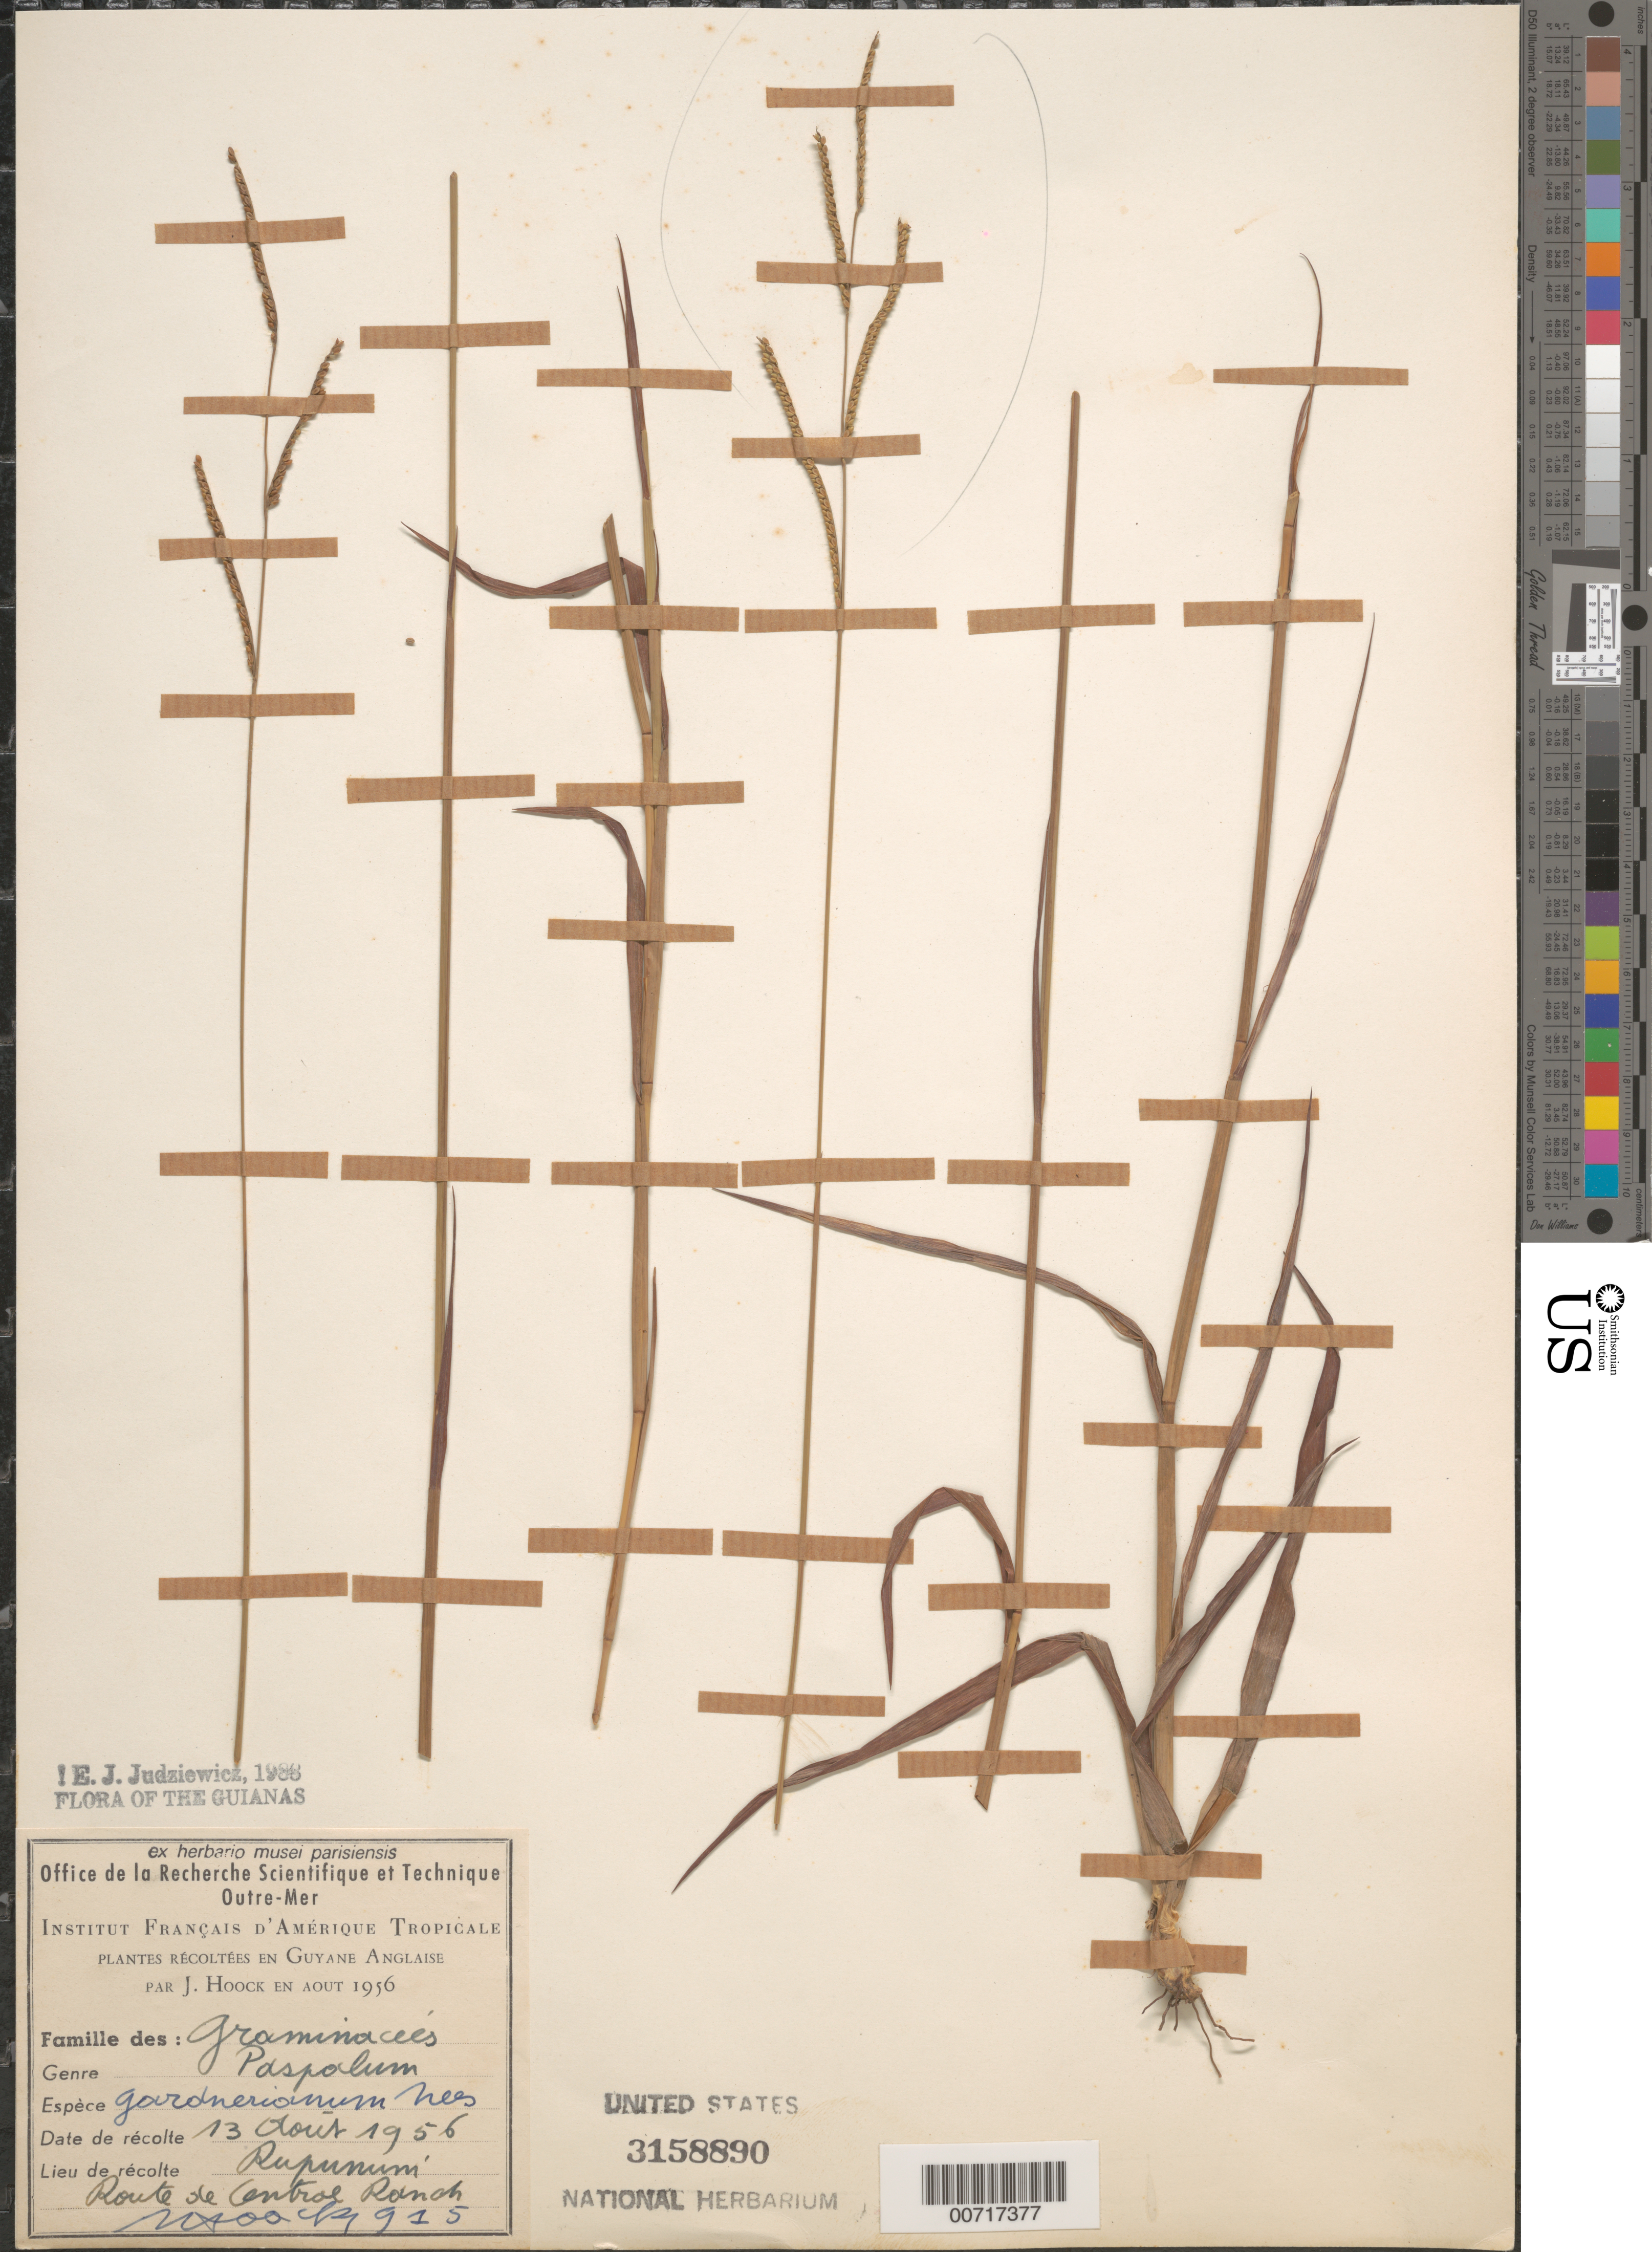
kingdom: Plantae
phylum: Tracheophyta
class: Liliopsida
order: Poales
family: Poaceae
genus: Paspalum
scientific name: Paspalum gardnerianum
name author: Nees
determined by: Judziewicz, E. J.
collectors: J. Hoock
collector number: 915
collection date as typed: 13-Aug-56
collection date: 1956-08-13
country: Guyana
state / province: U. Takutu-U. Essequibo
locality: Rupununi, Route de Central Ranch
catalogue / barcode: US 3158890